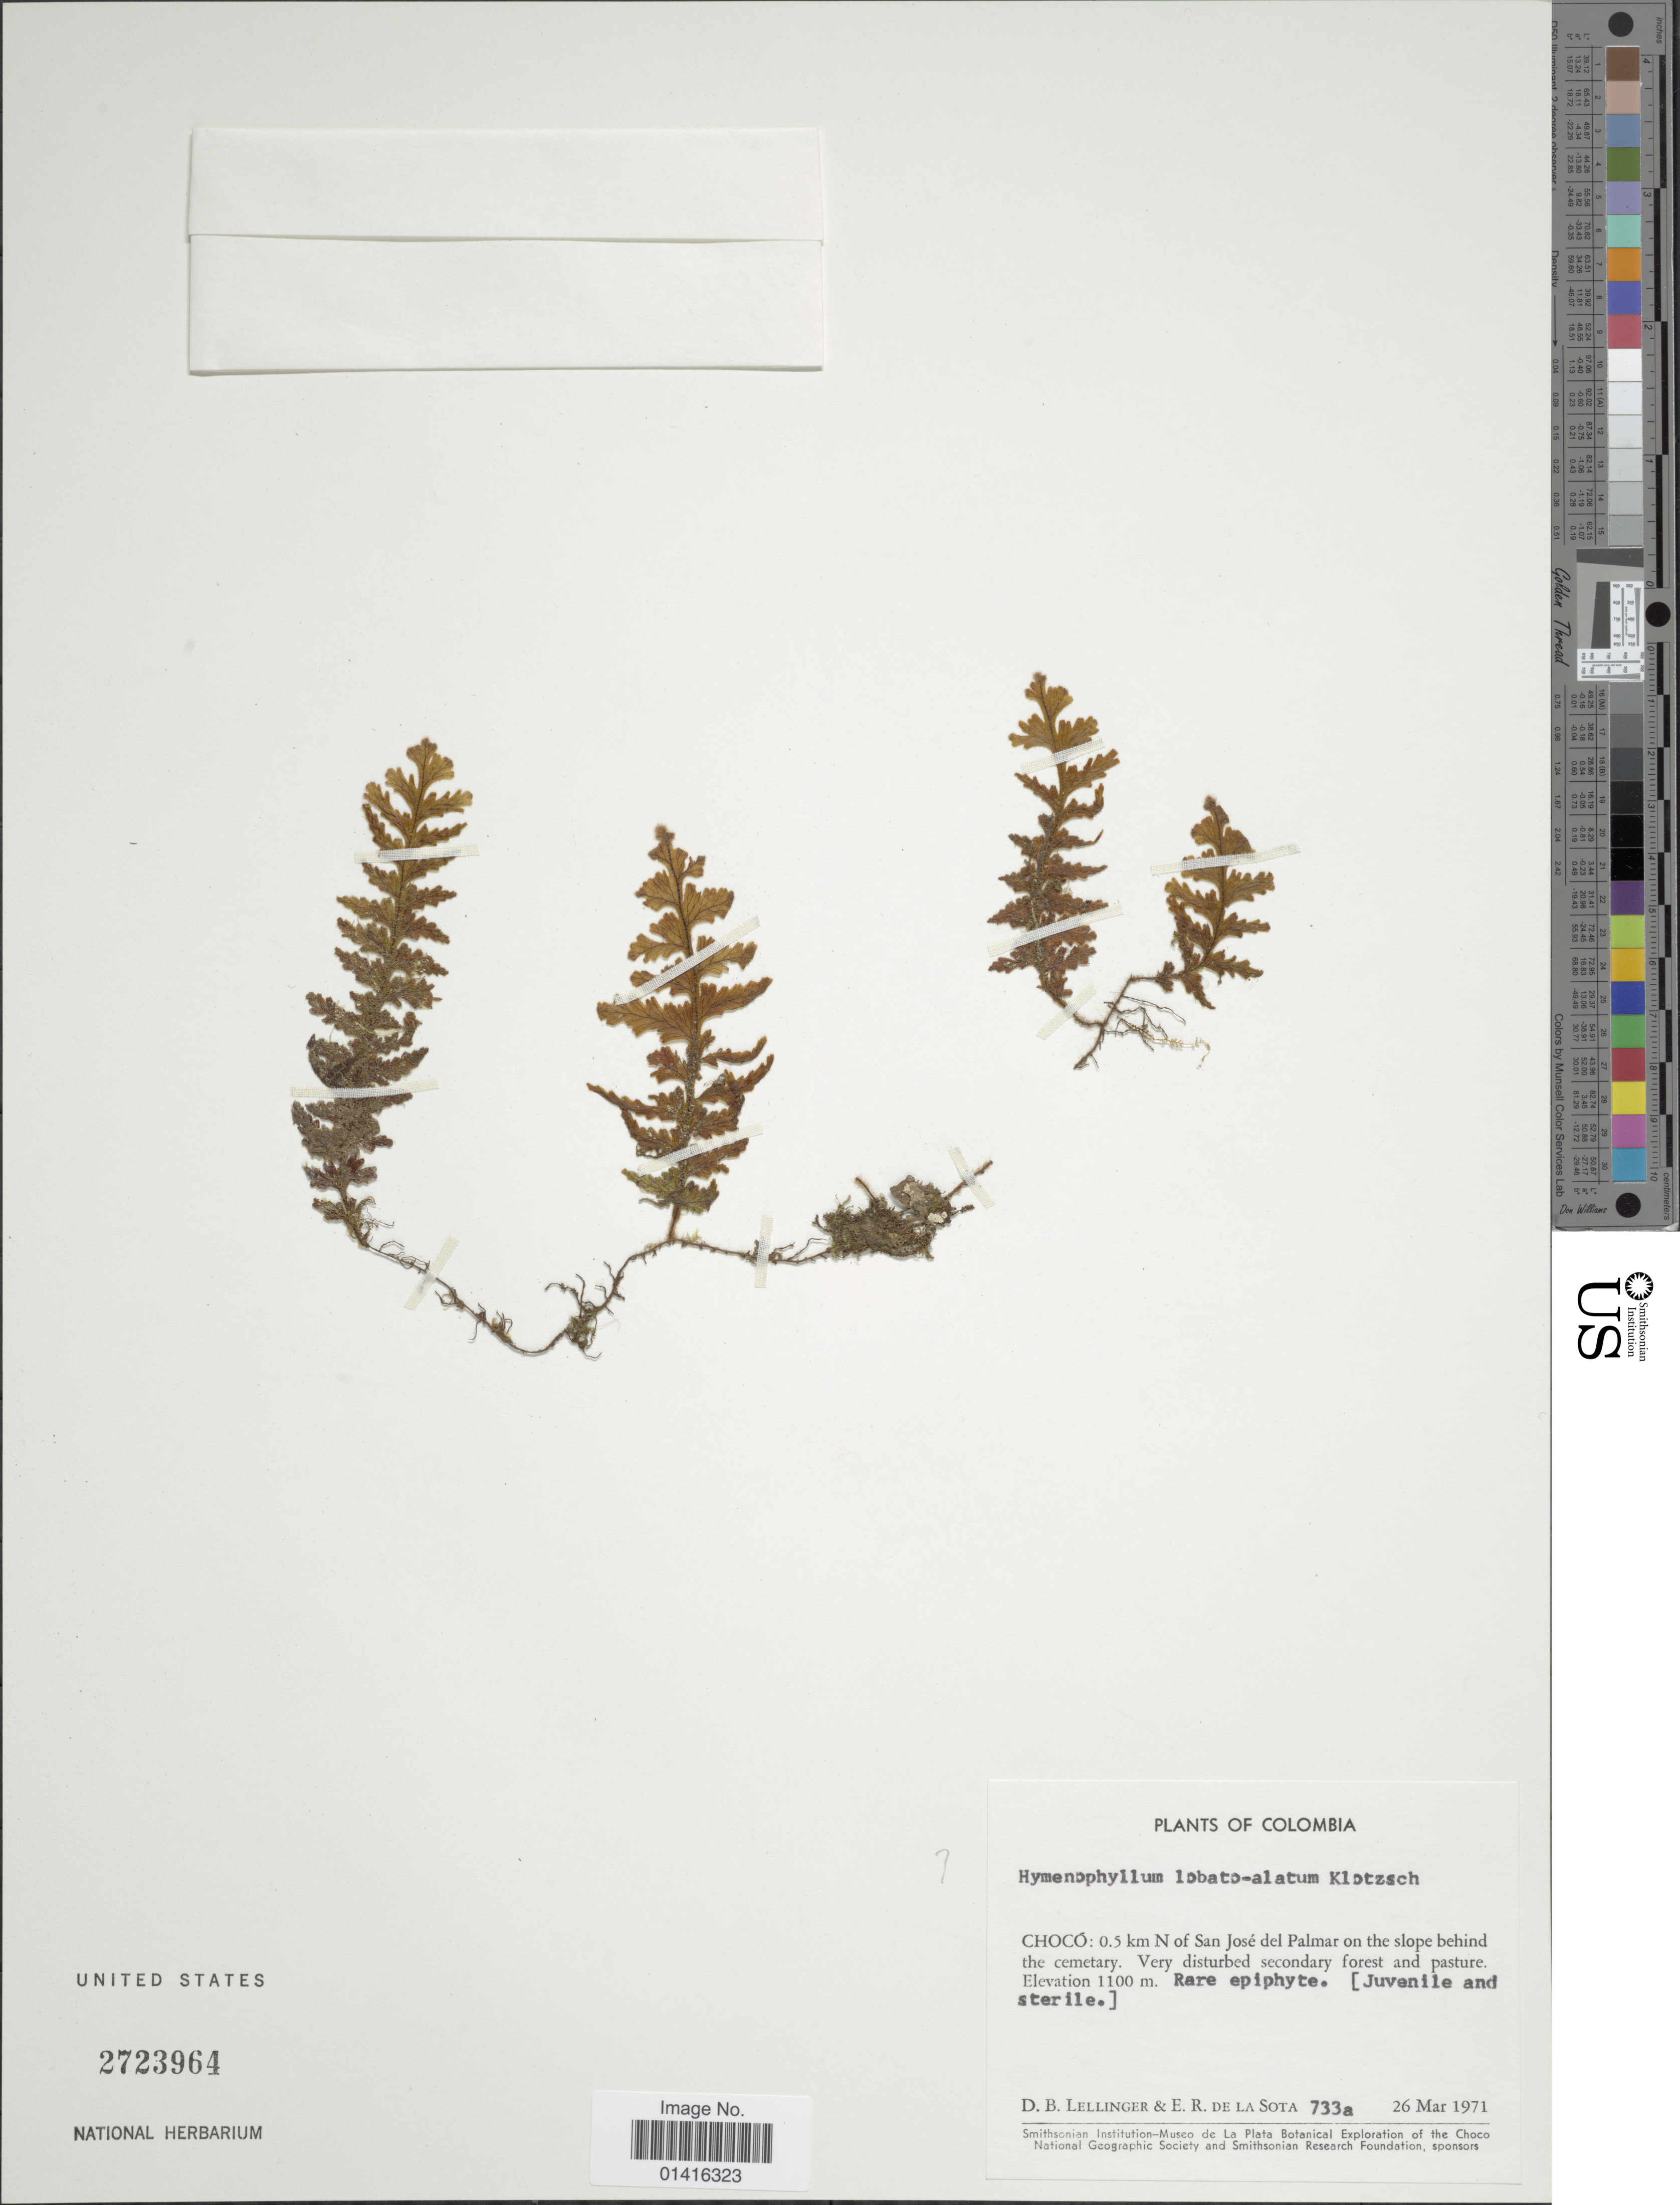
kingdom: Plantae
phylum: Tracheophyta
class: Polypodiopsida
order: Hymenophyllales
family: Hymenophyllaceae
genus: Hymenophyllum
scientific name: Hymenophyllum lobatoalatum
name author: Klotzsch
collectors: D. B. Lellinger & E. R. de la Sota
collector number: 733a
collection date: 1971-03-26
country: Colombia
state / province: Chocó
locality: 0.5 km N of San José del Palmar on the behind the cemenrtary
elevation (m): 1100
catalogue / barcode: US 2723964